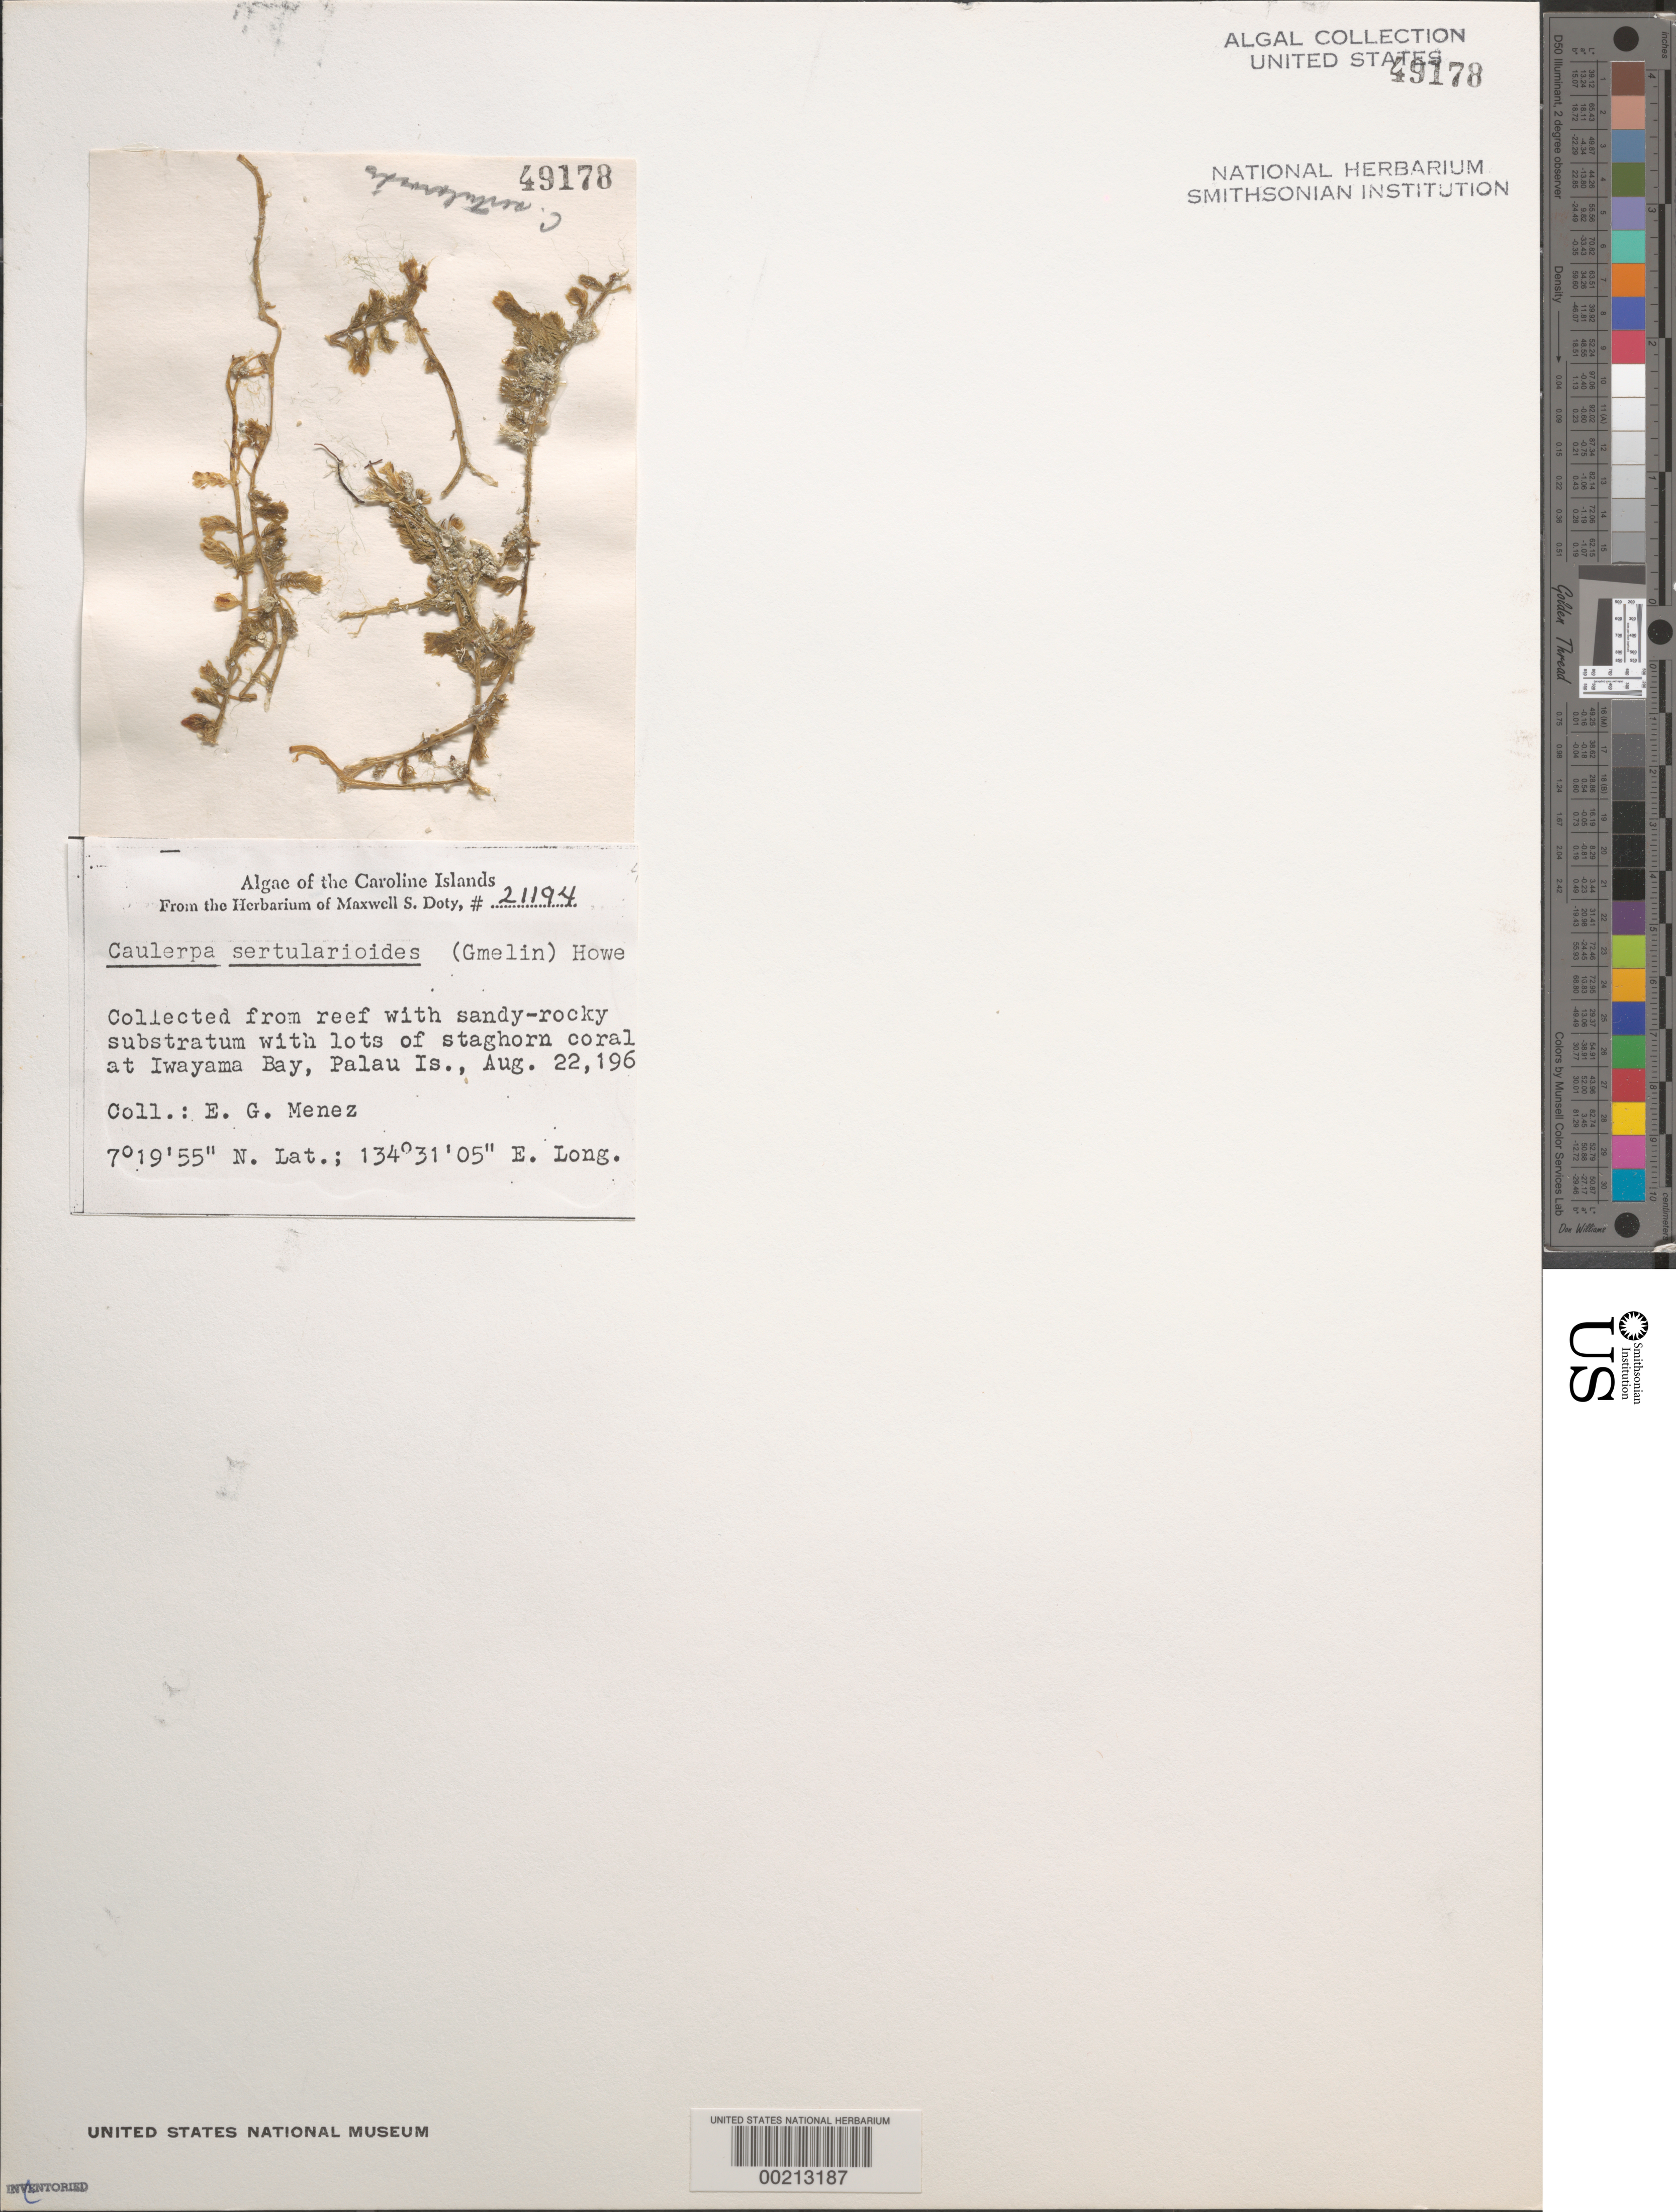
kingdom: Plantae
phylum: Chlorophyta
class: Ulvophyceae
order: Bryopsidales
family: Caulerpaceae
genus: Caulerpa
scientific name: Caulerpa sertularioides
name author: (S.G. Gmel.) M. Howe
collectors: Meñez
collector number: MSD 21194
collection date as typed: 22 Aug 1960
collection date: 1960-08-22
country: Palau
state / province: Koror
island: Oreor (Koror)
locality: Iwayama Bay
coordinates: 7 19' 55" N, 134 31' 05" E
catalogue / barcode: US 49178